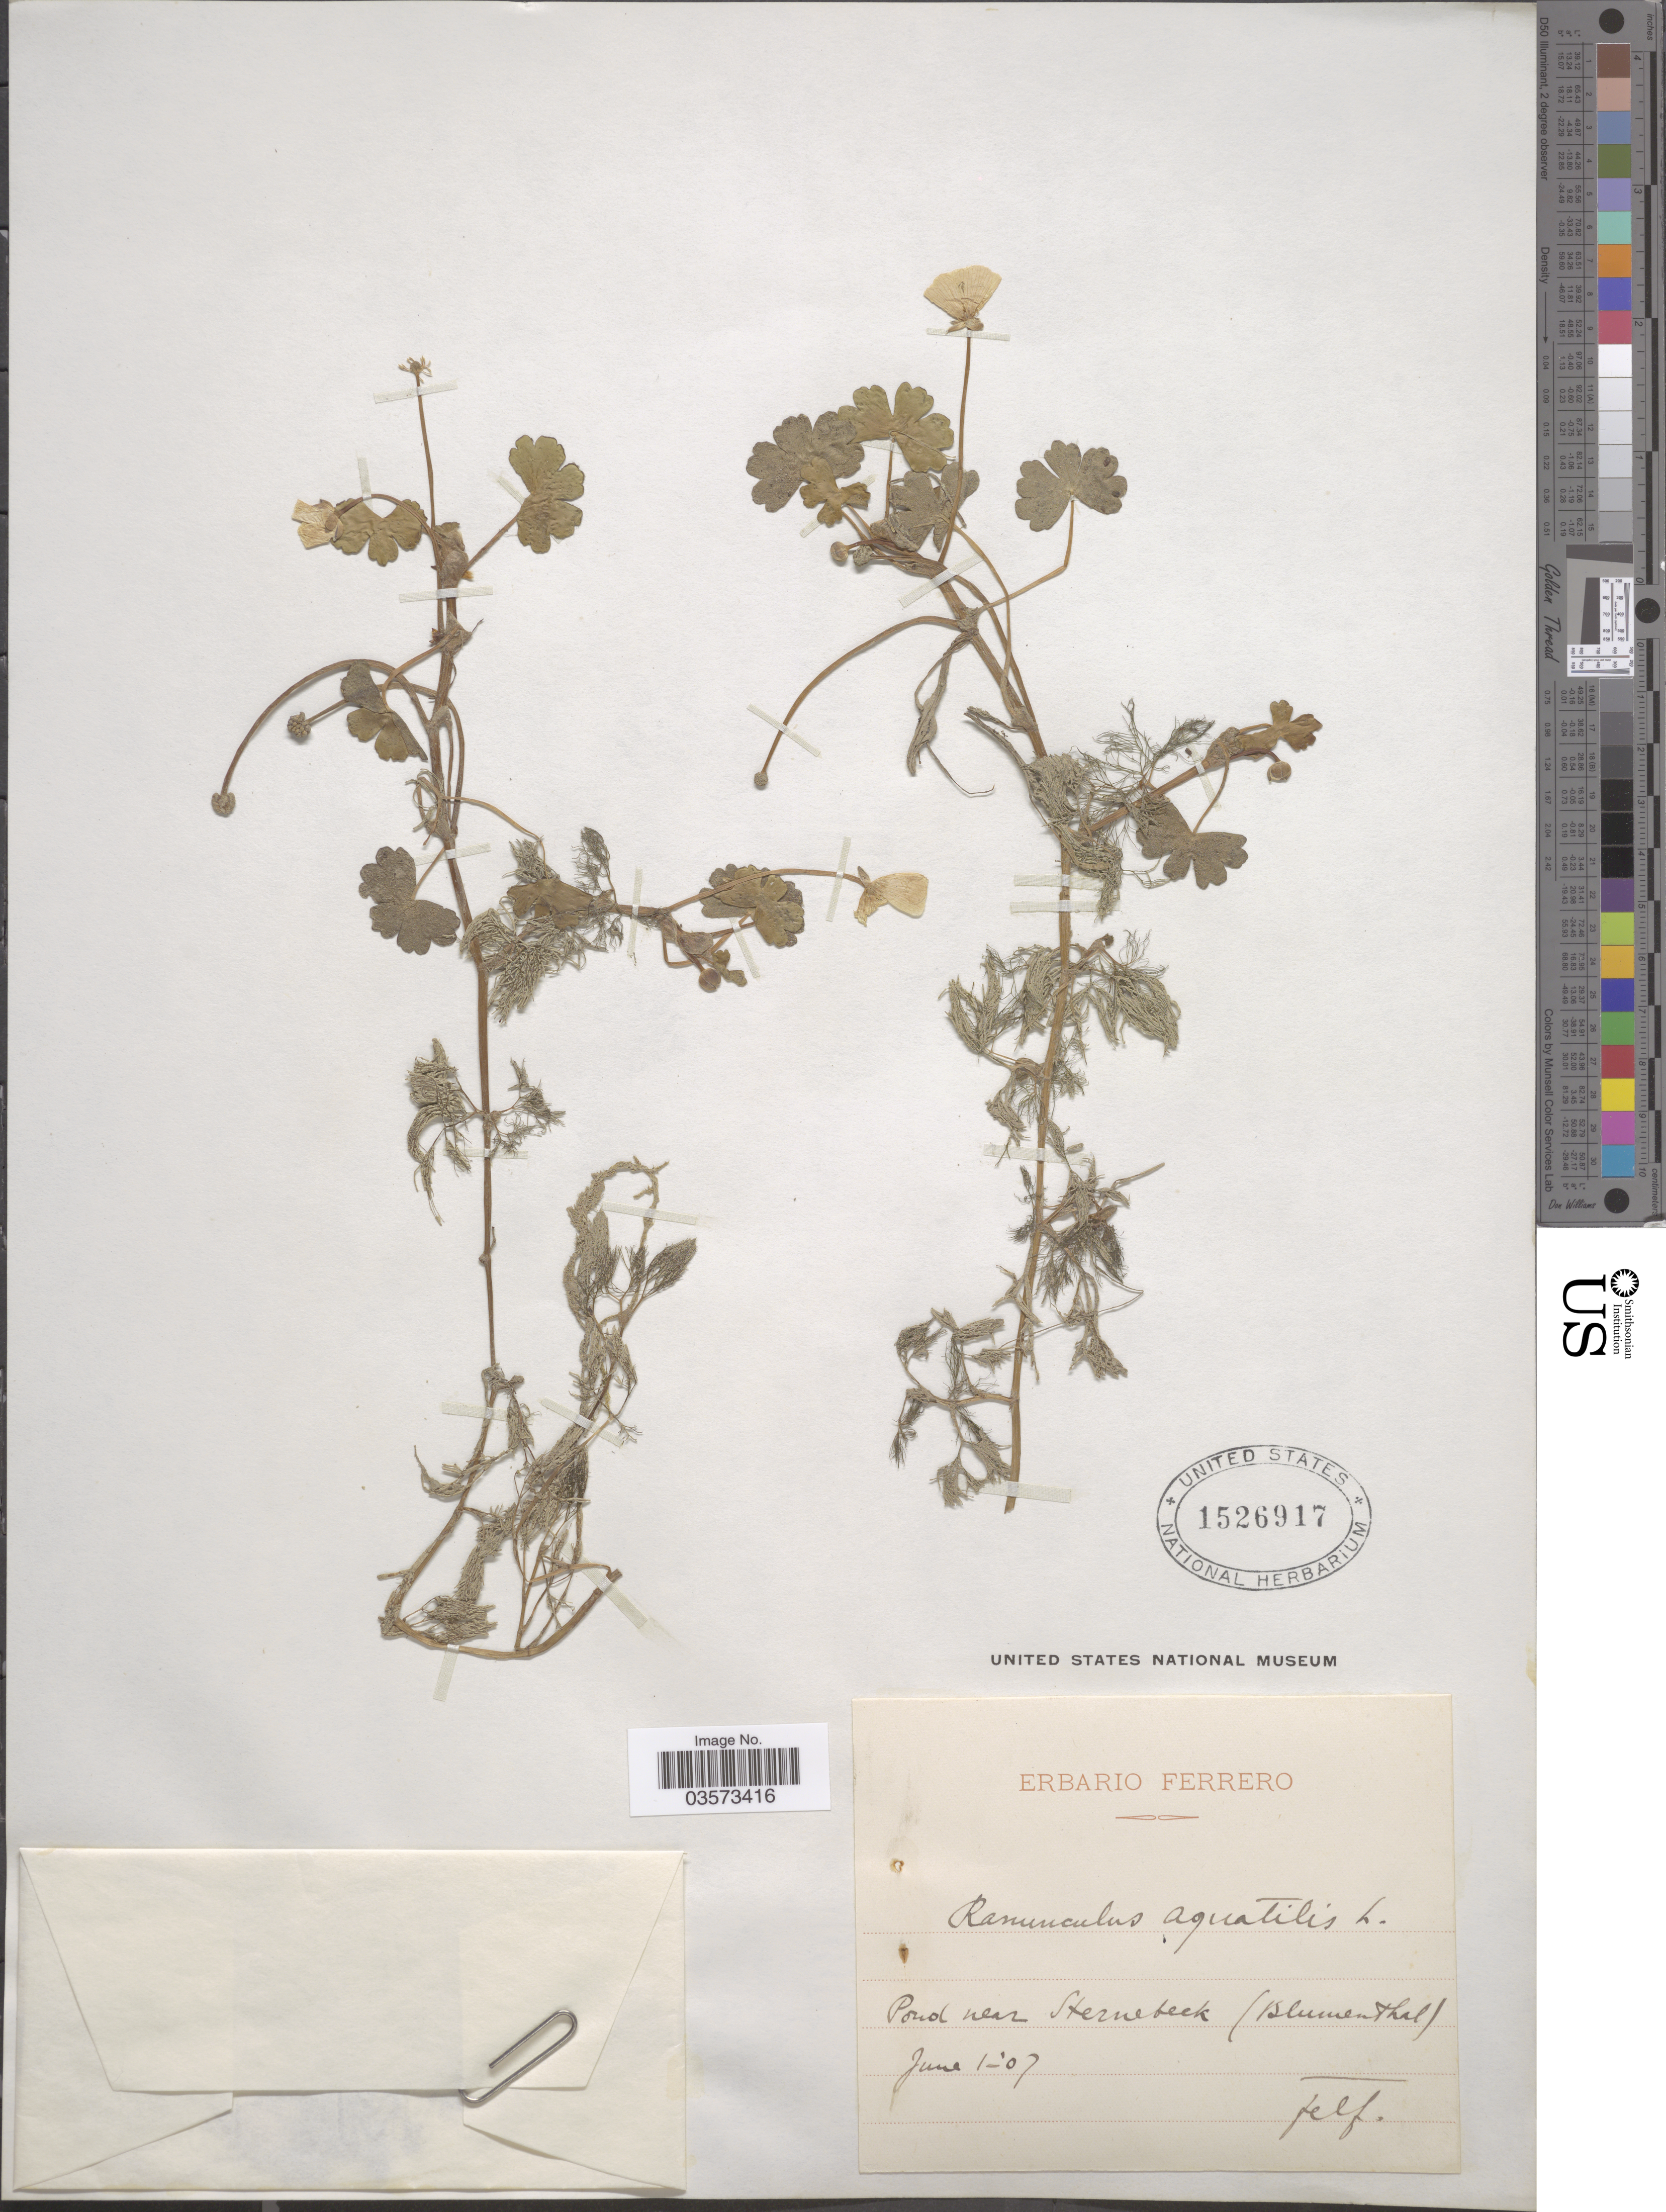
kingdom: Plantae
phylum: Tracheophyta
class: Magnoliopsida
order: Ranunculales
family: Ranunculaceae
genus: Ranunculus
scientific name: Ranunculus aquatilis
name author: L.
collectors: F. Ferrero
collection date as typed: Transcribed d/m/y: 1/6/7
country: Germany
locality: Pond near Sternebeck (Blumenthal).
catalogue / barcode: US 1526917